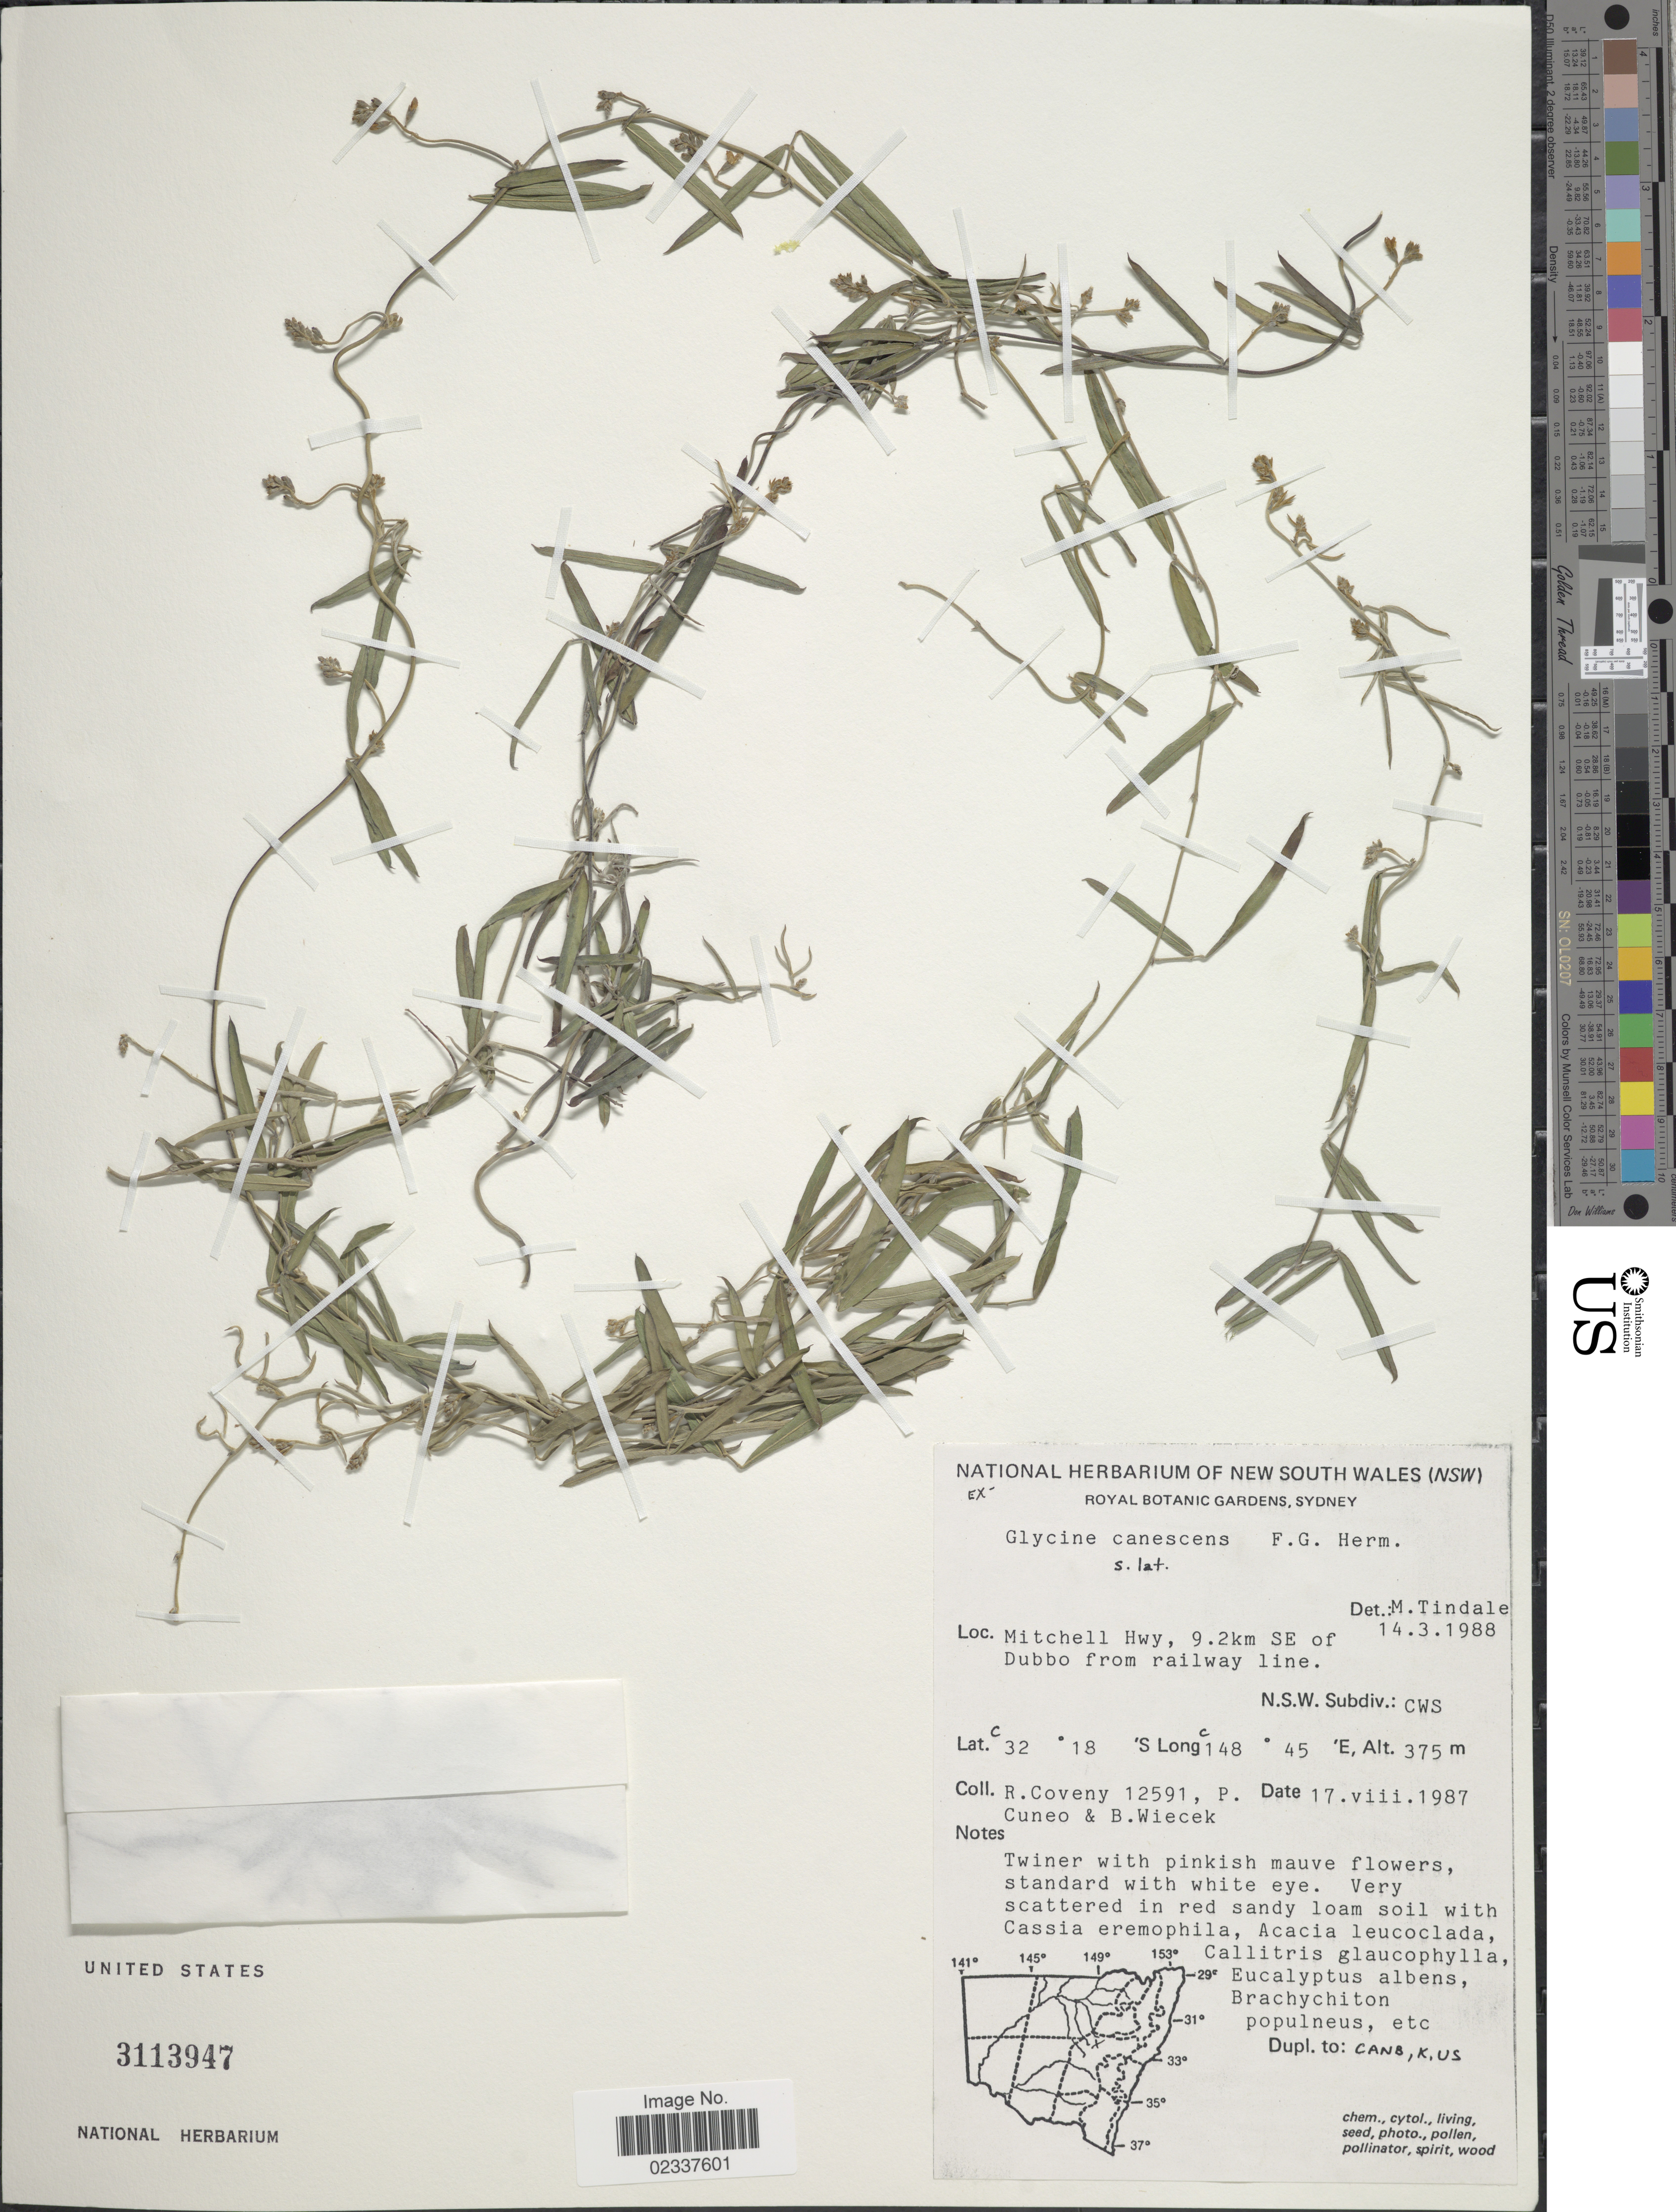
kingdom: Plantae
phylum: Tracheophyta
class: Magnoliopsida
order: Fabales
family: Fabaceae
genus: Glycine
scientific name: Glycine canescens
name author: F.J. Herm.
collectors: R. Coveny, P. Cuneo & B. Wiecek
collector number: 12591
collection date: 1987-08-17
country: Australia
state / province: New South Wales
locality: Mitchell Hwy, 9.2 km SE of Dubbo from railway line, NSW. Subdiv.: CWS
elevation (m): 375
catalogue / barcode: US 3113947